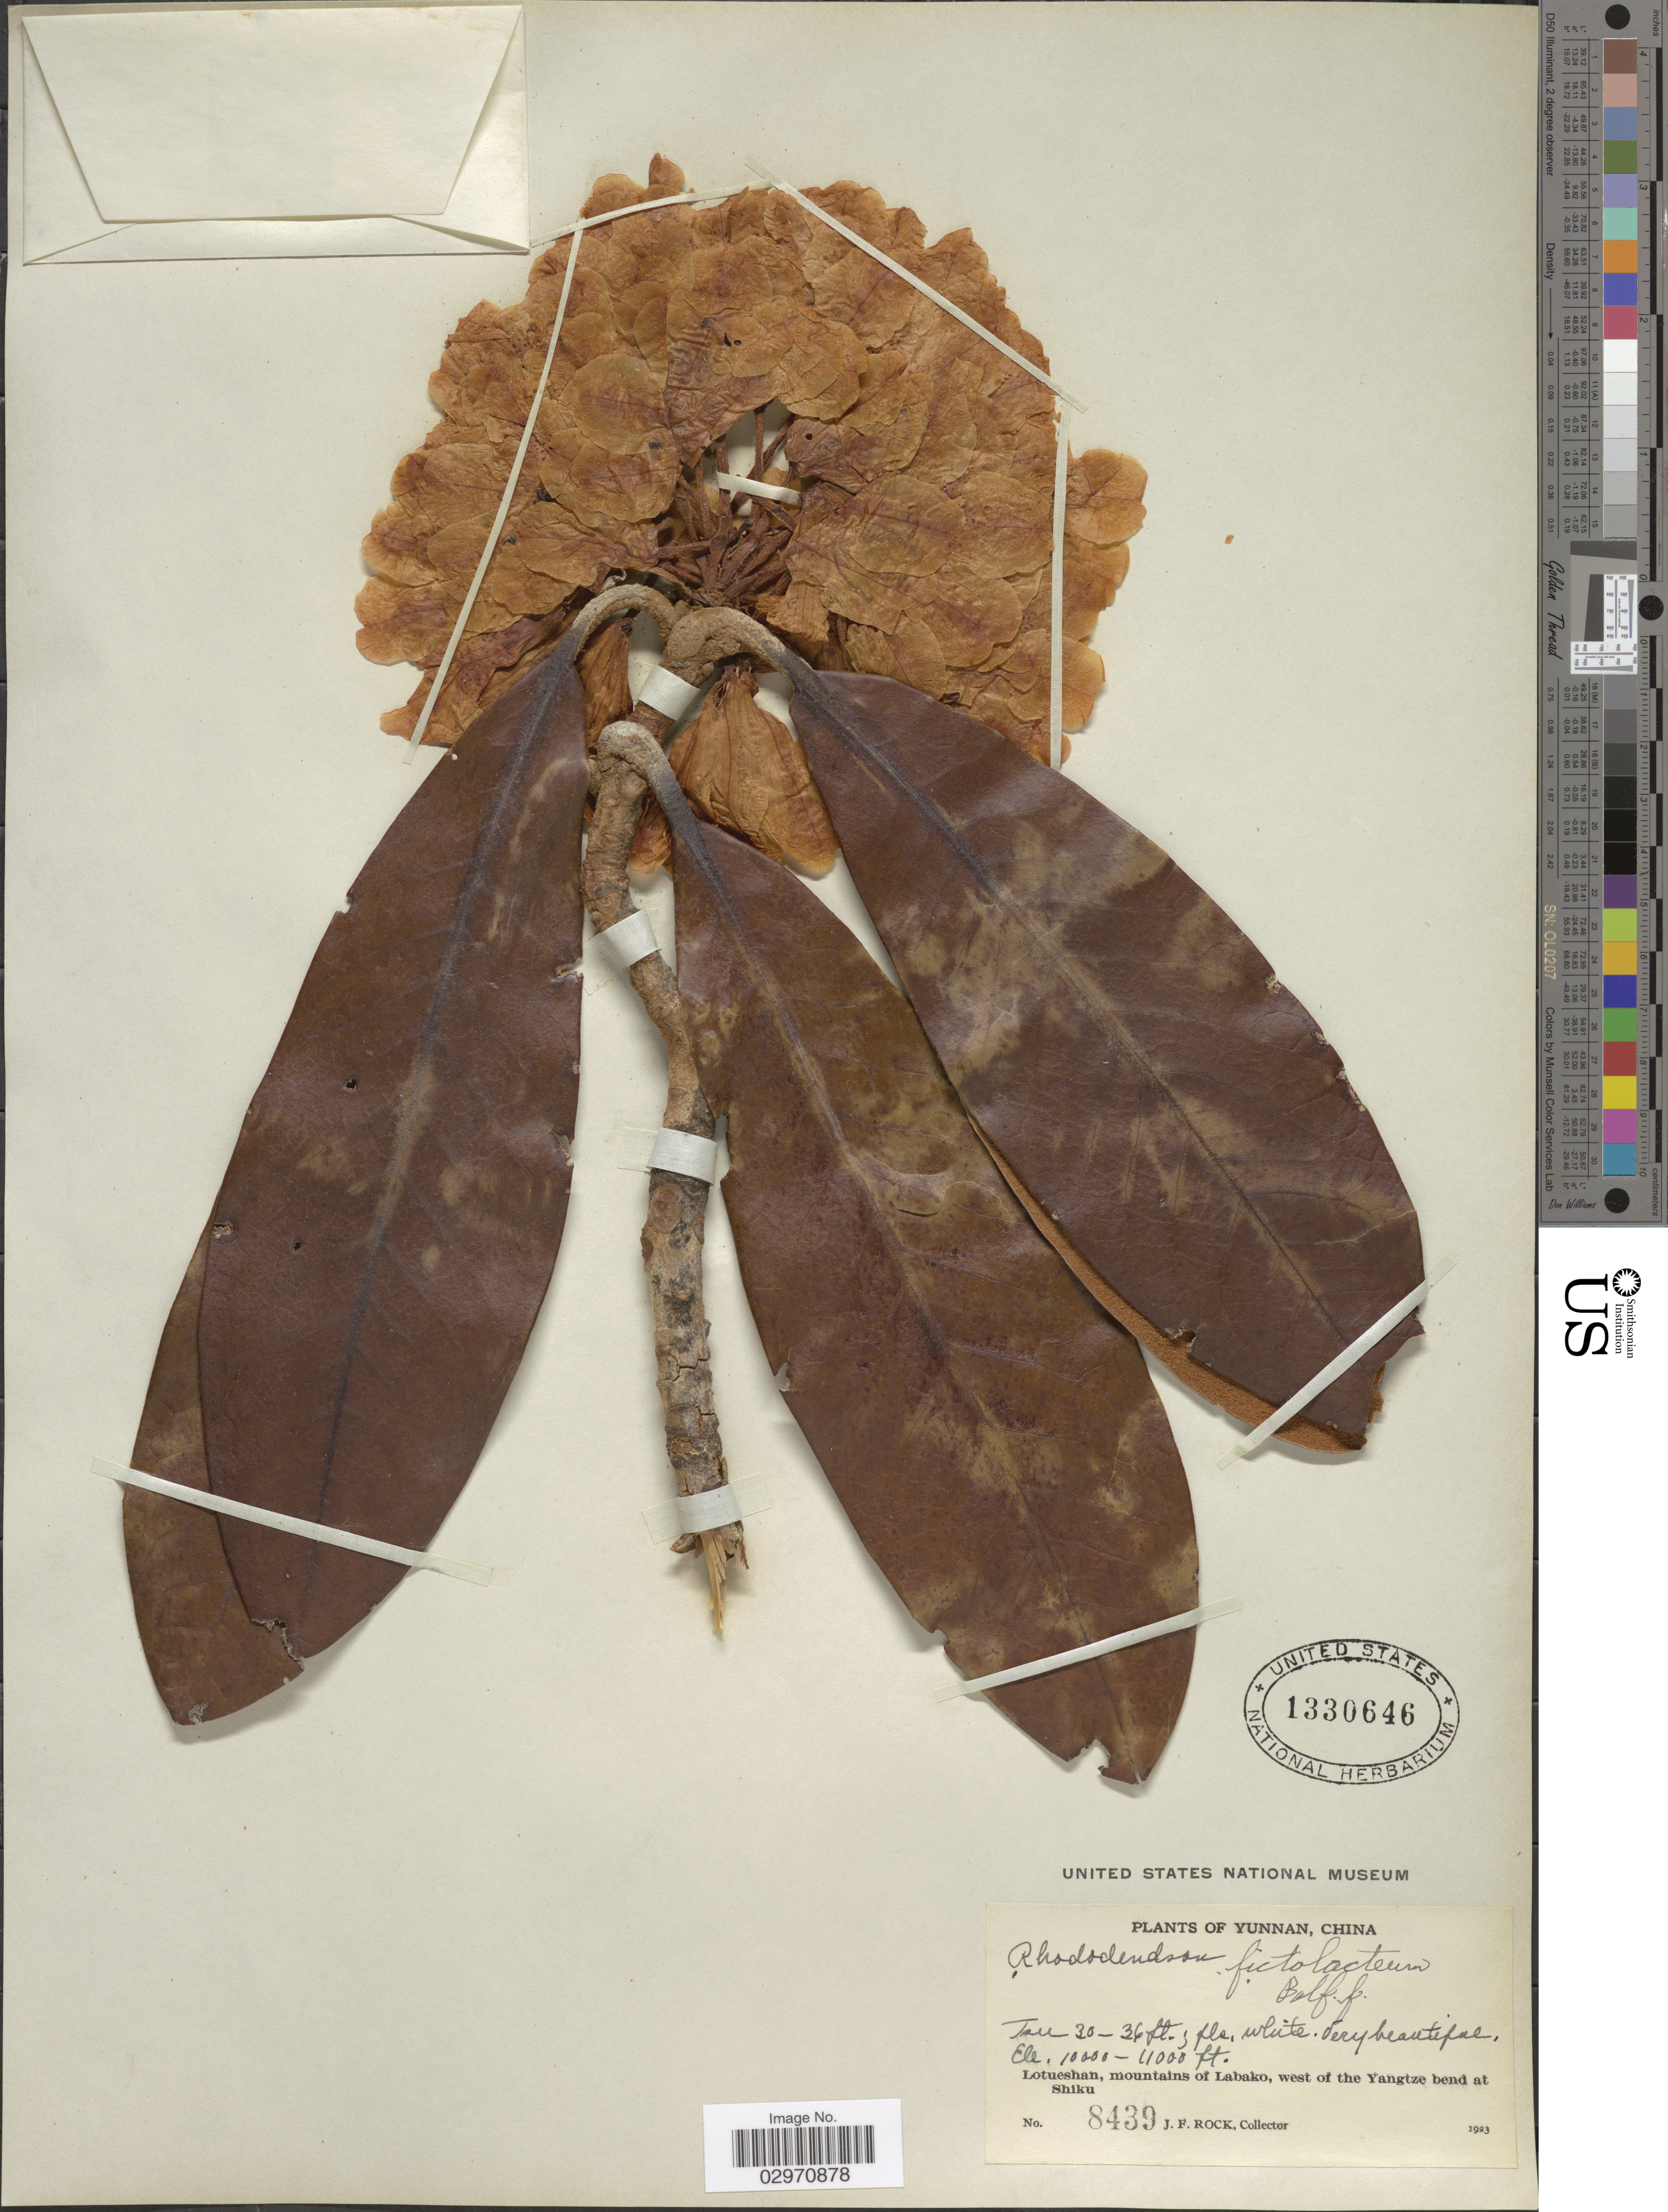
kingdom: Plantae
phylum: Tracheophyta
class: Magnoliopsida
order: Ericales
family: Ericaceae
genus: Rhododendron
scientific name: Rhododendron fictolacteum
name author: Balf. f.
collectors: J. Rock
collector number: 8439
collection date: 1923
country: China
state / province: Yunnan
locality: Lotueshan, mountains of Labako, west of the Yangtze bend at Shiku.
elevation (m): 3048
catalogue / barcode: US 1330646